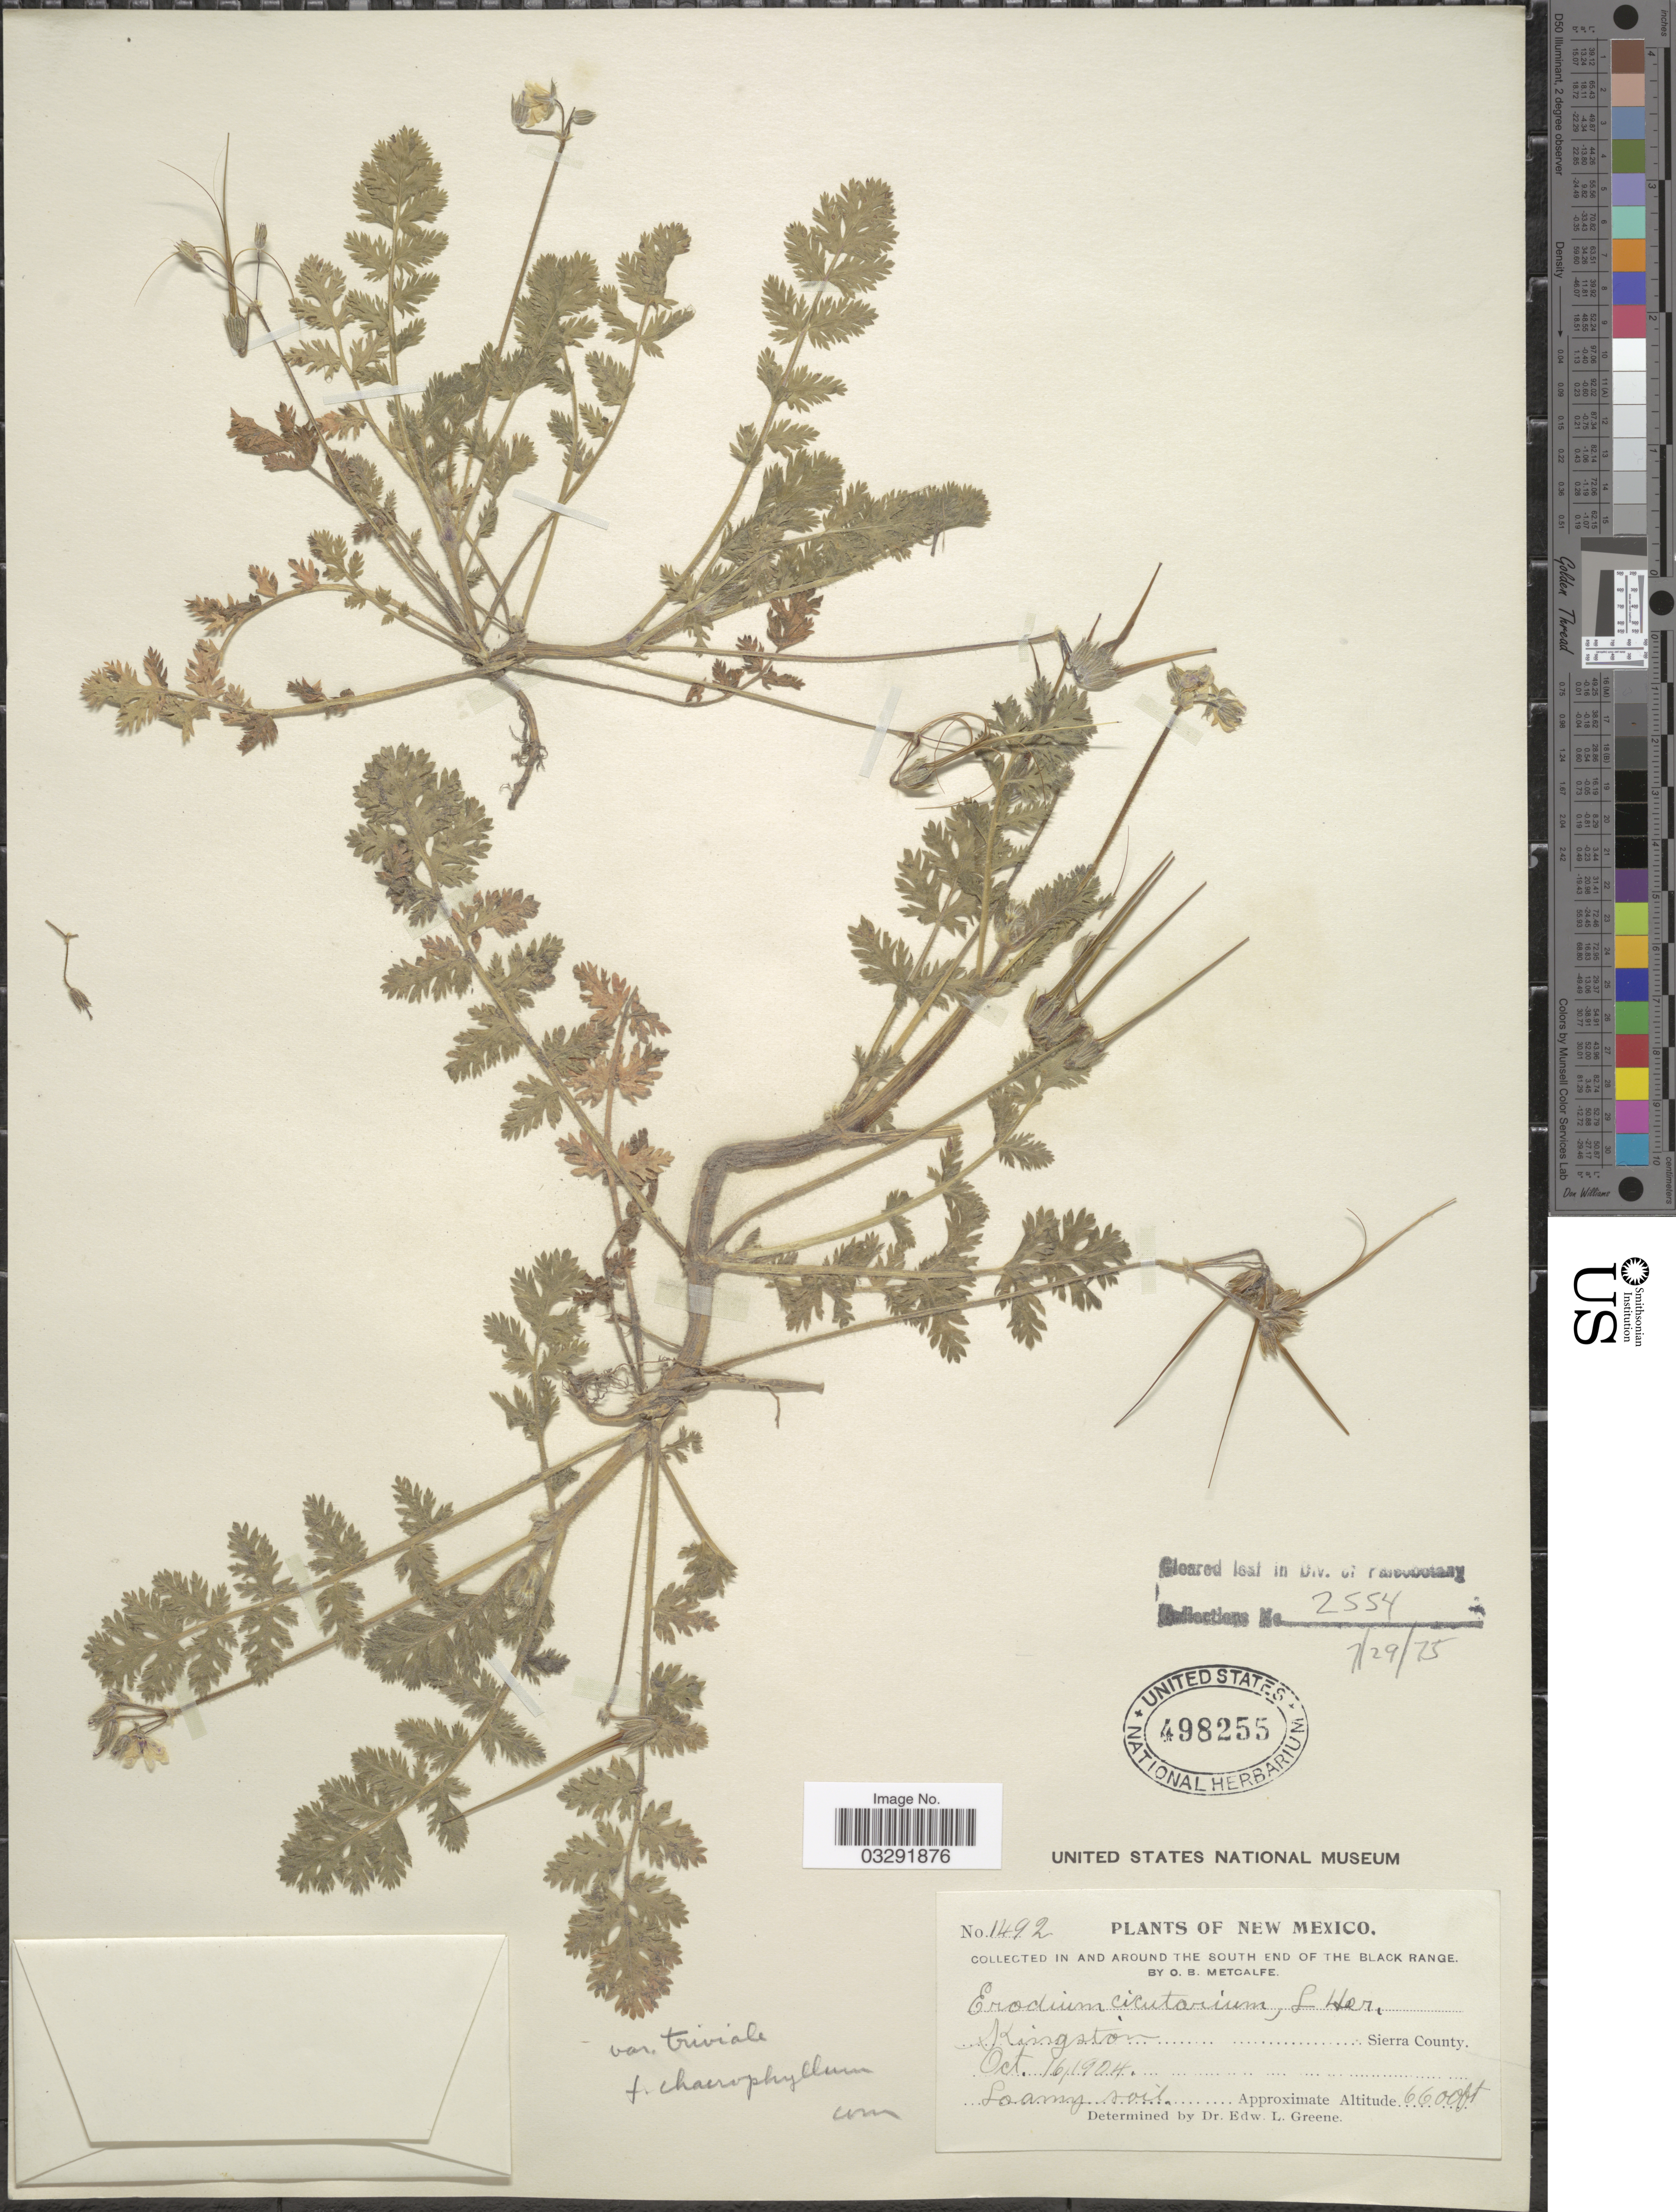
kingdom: Plantae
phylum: Tracheophyta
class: Magnoliopsida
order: Geraniales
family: Geraniaceae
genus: Erodium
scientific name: Erodium cicutarium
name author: (L.) L'Hér.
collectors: O. B. Metcalfe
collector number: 1492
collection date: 1904-10-16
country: United States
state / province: New Mexico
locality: In and around the south end of the of the Black Range. Kingston. Sierra County.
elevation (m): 2012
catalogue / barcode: US 498255